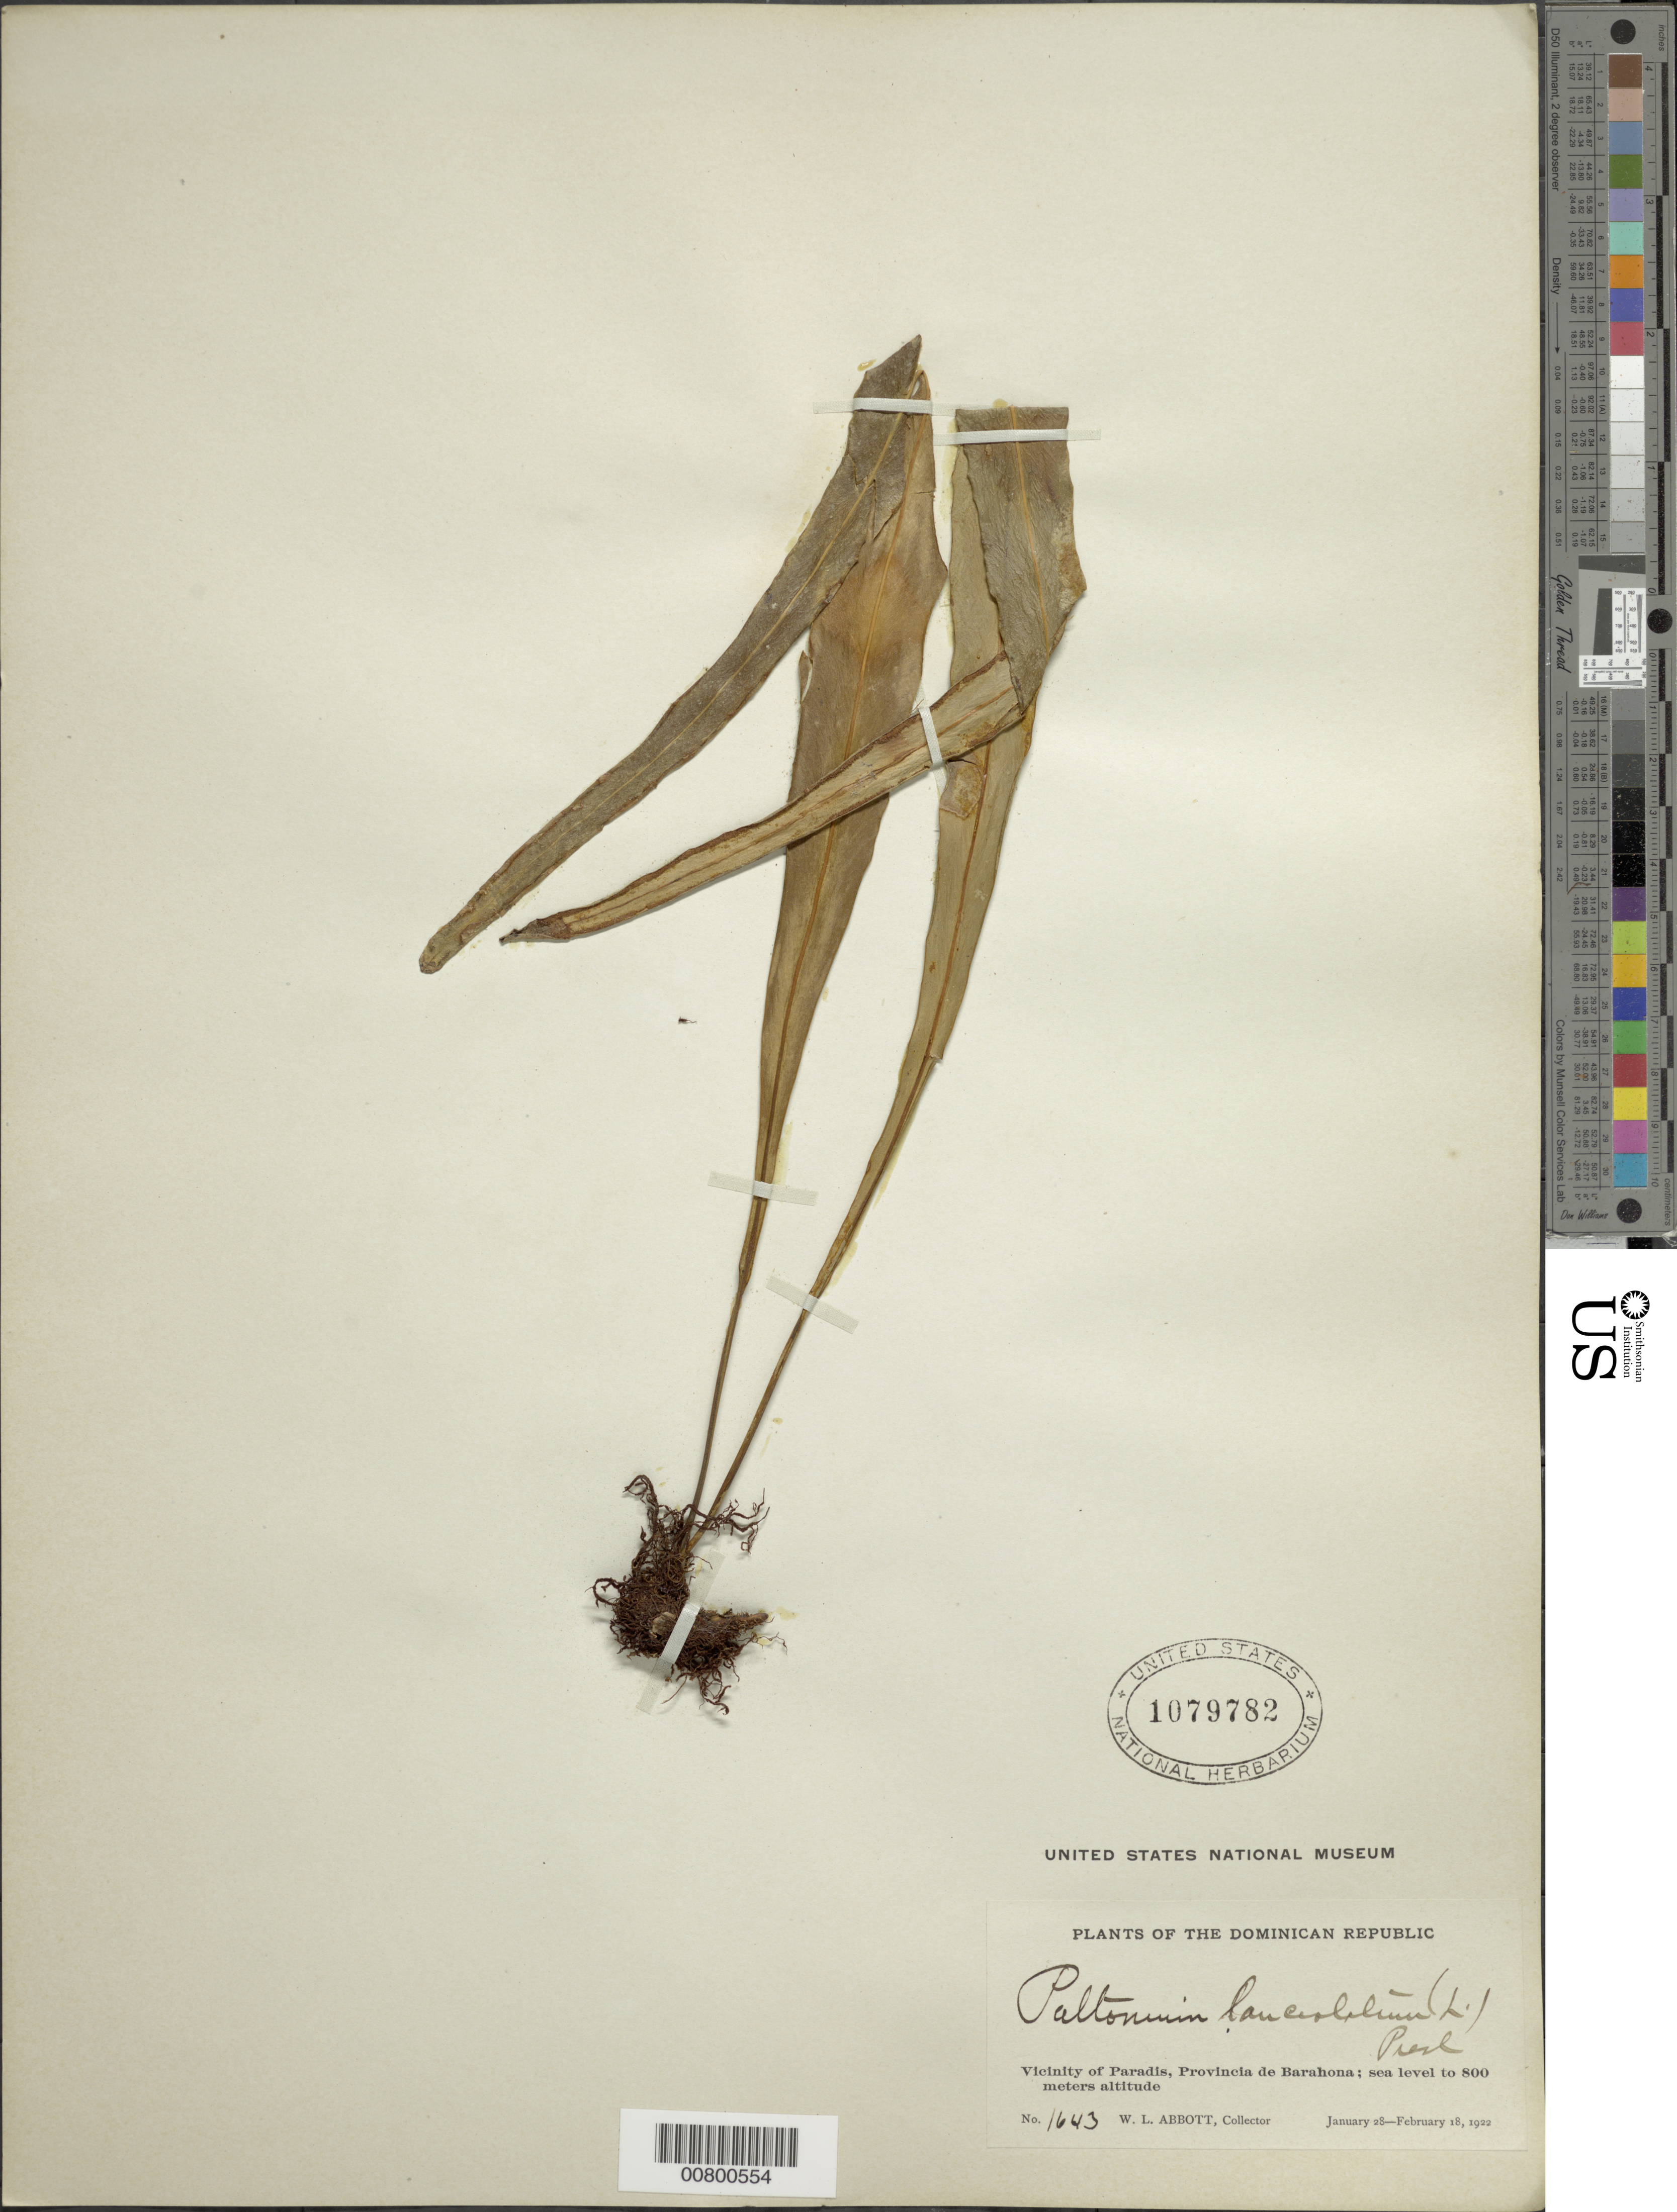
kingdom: Plantae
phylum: Tracheophyta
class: Polypodiopsida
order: Polypodiales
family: Polypodiaceae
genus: Pleopeltis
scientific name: Pleopeltis marginata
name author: A.R. Sm. & Tejero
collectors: W. L. Abbott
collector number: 1643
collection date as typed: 28 Feb 1922 18 Feb 1922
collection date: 1922-02-18/1922-02-28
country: Dominican Republic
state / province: Barahona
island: Hispaniola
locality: Paradis vicinity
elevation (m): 0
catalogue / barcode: US 1079782